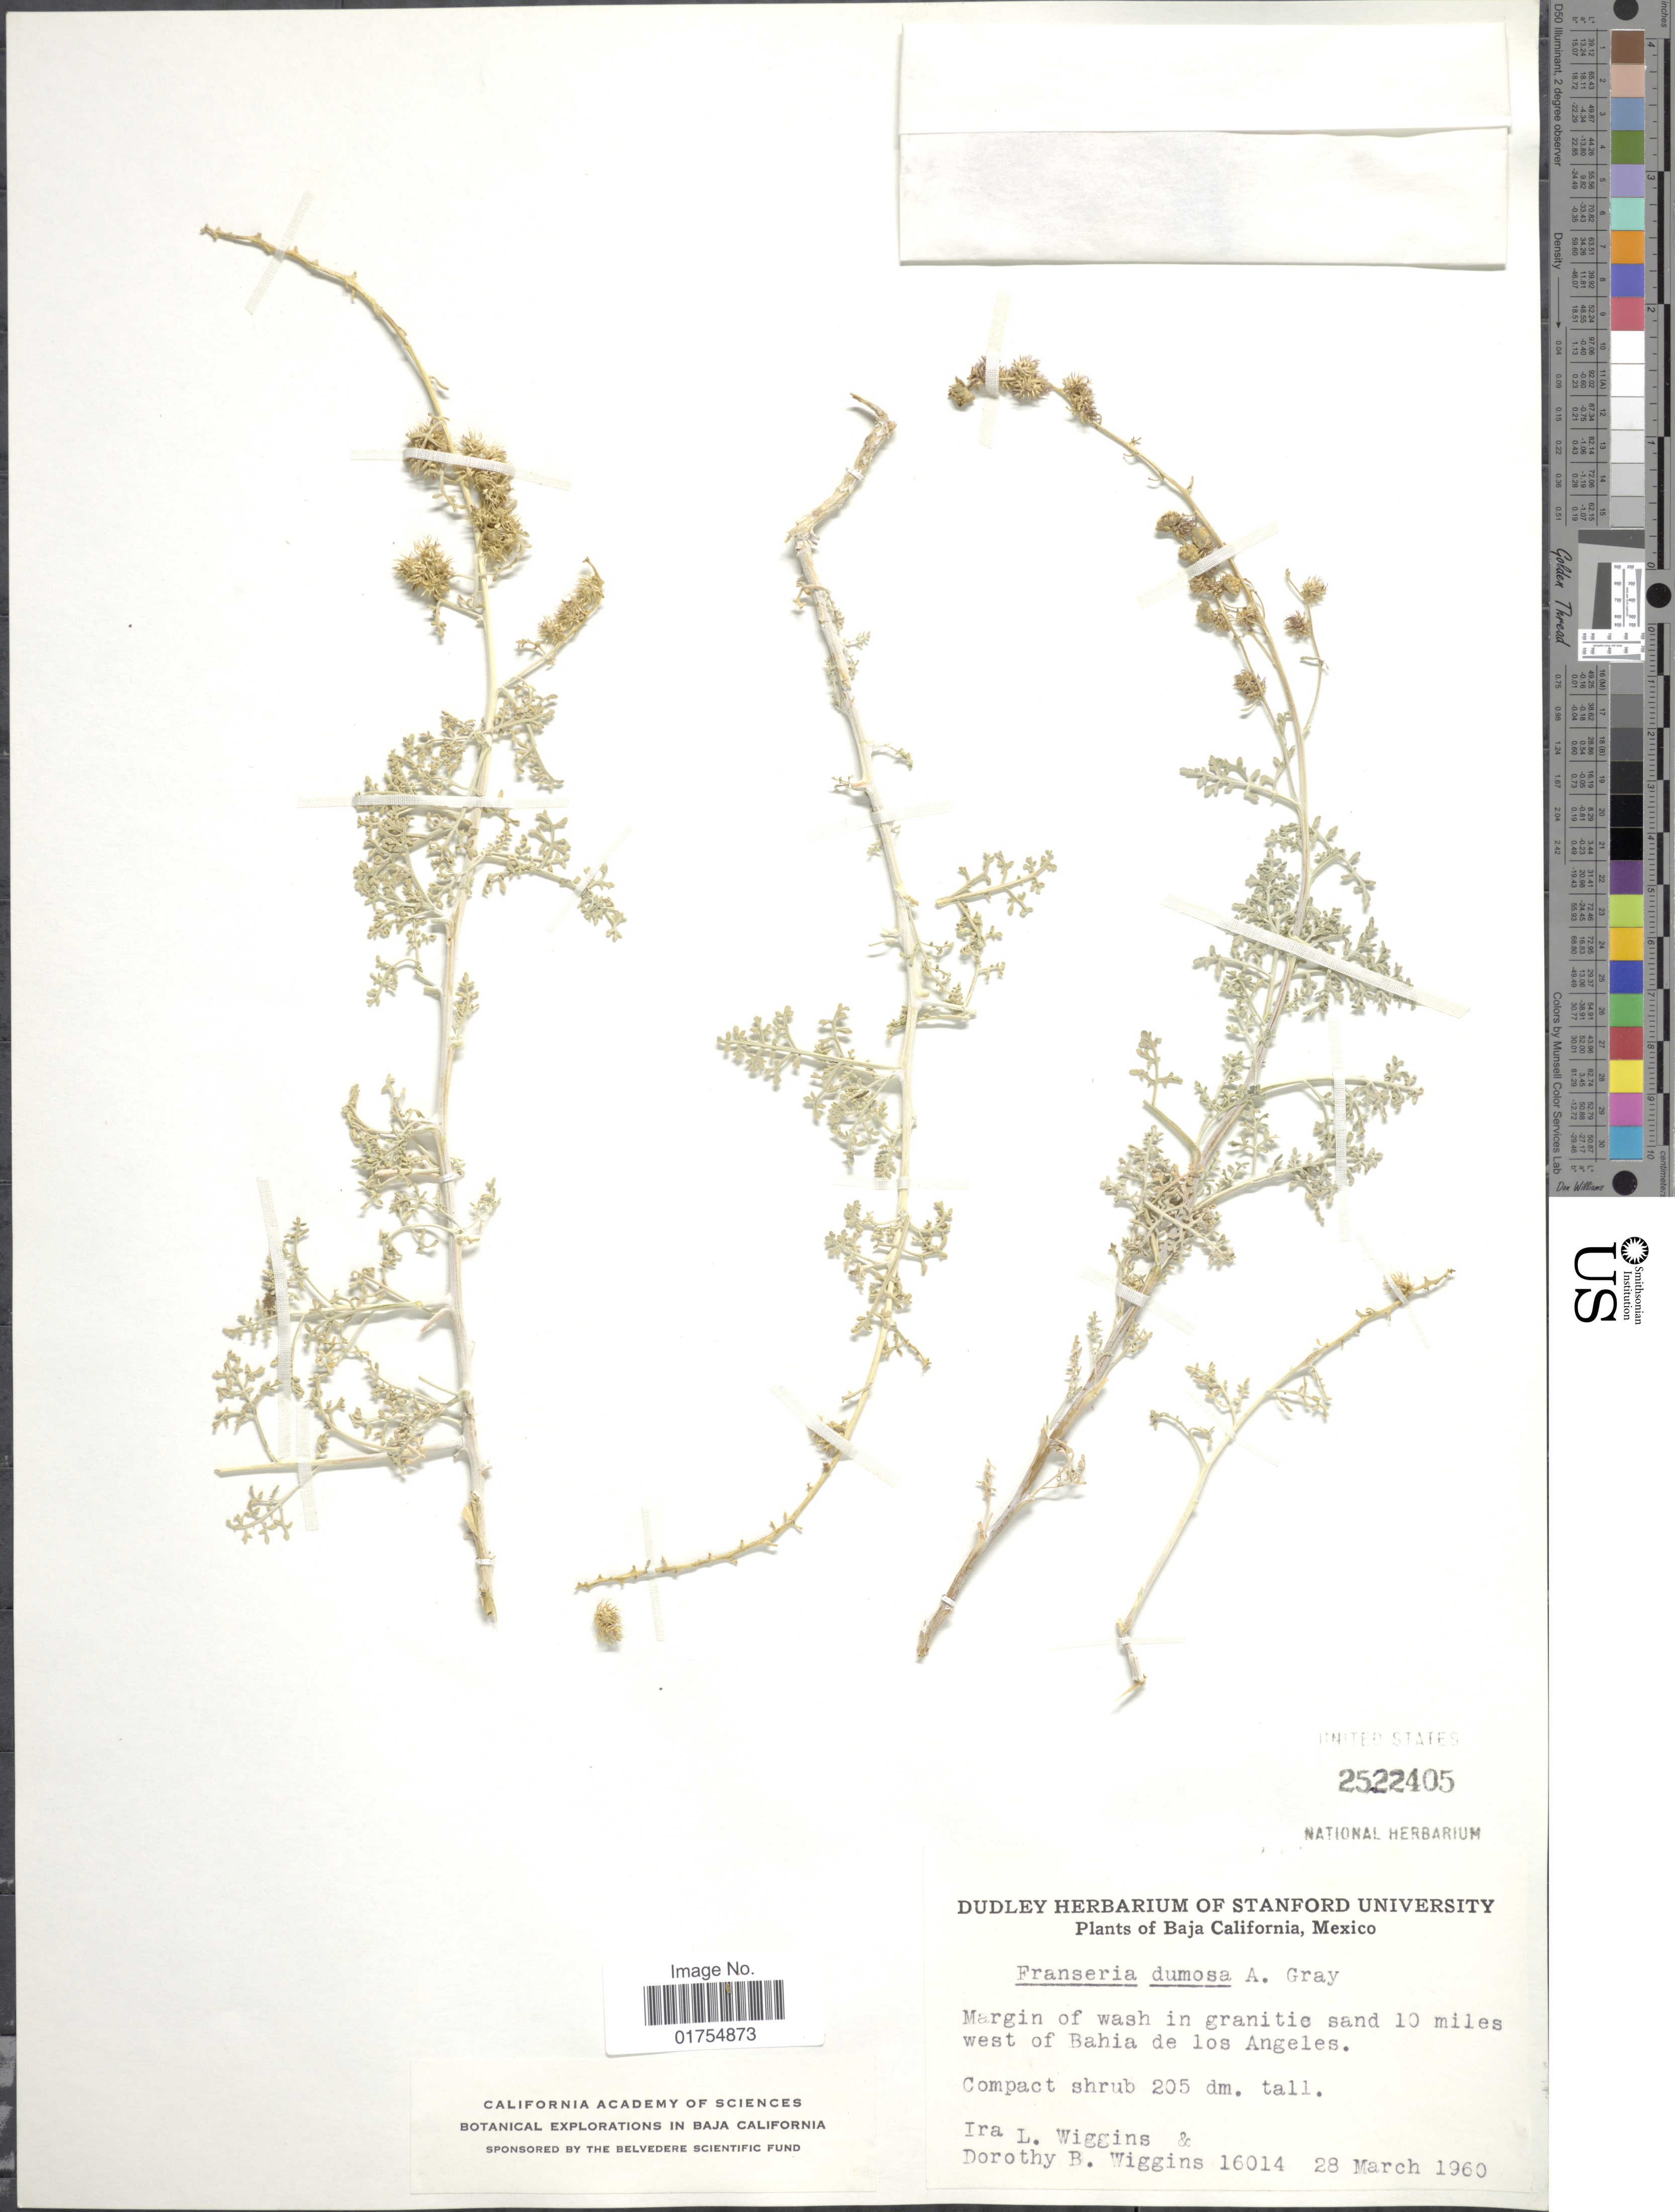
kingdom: Plantae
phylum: Tracheophyta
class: Magnoliopsida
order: Asterales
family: Asteraceae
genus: Franseria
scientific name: Franseria dumosa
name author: A. Gray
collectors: I. L. Wiggins & D. B. Wiggins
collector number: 16014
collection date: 1960-03-28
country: Mexico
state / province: Baja California Norte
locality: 10 miles west of Bahia de los Angeles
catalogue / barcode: US 2522405